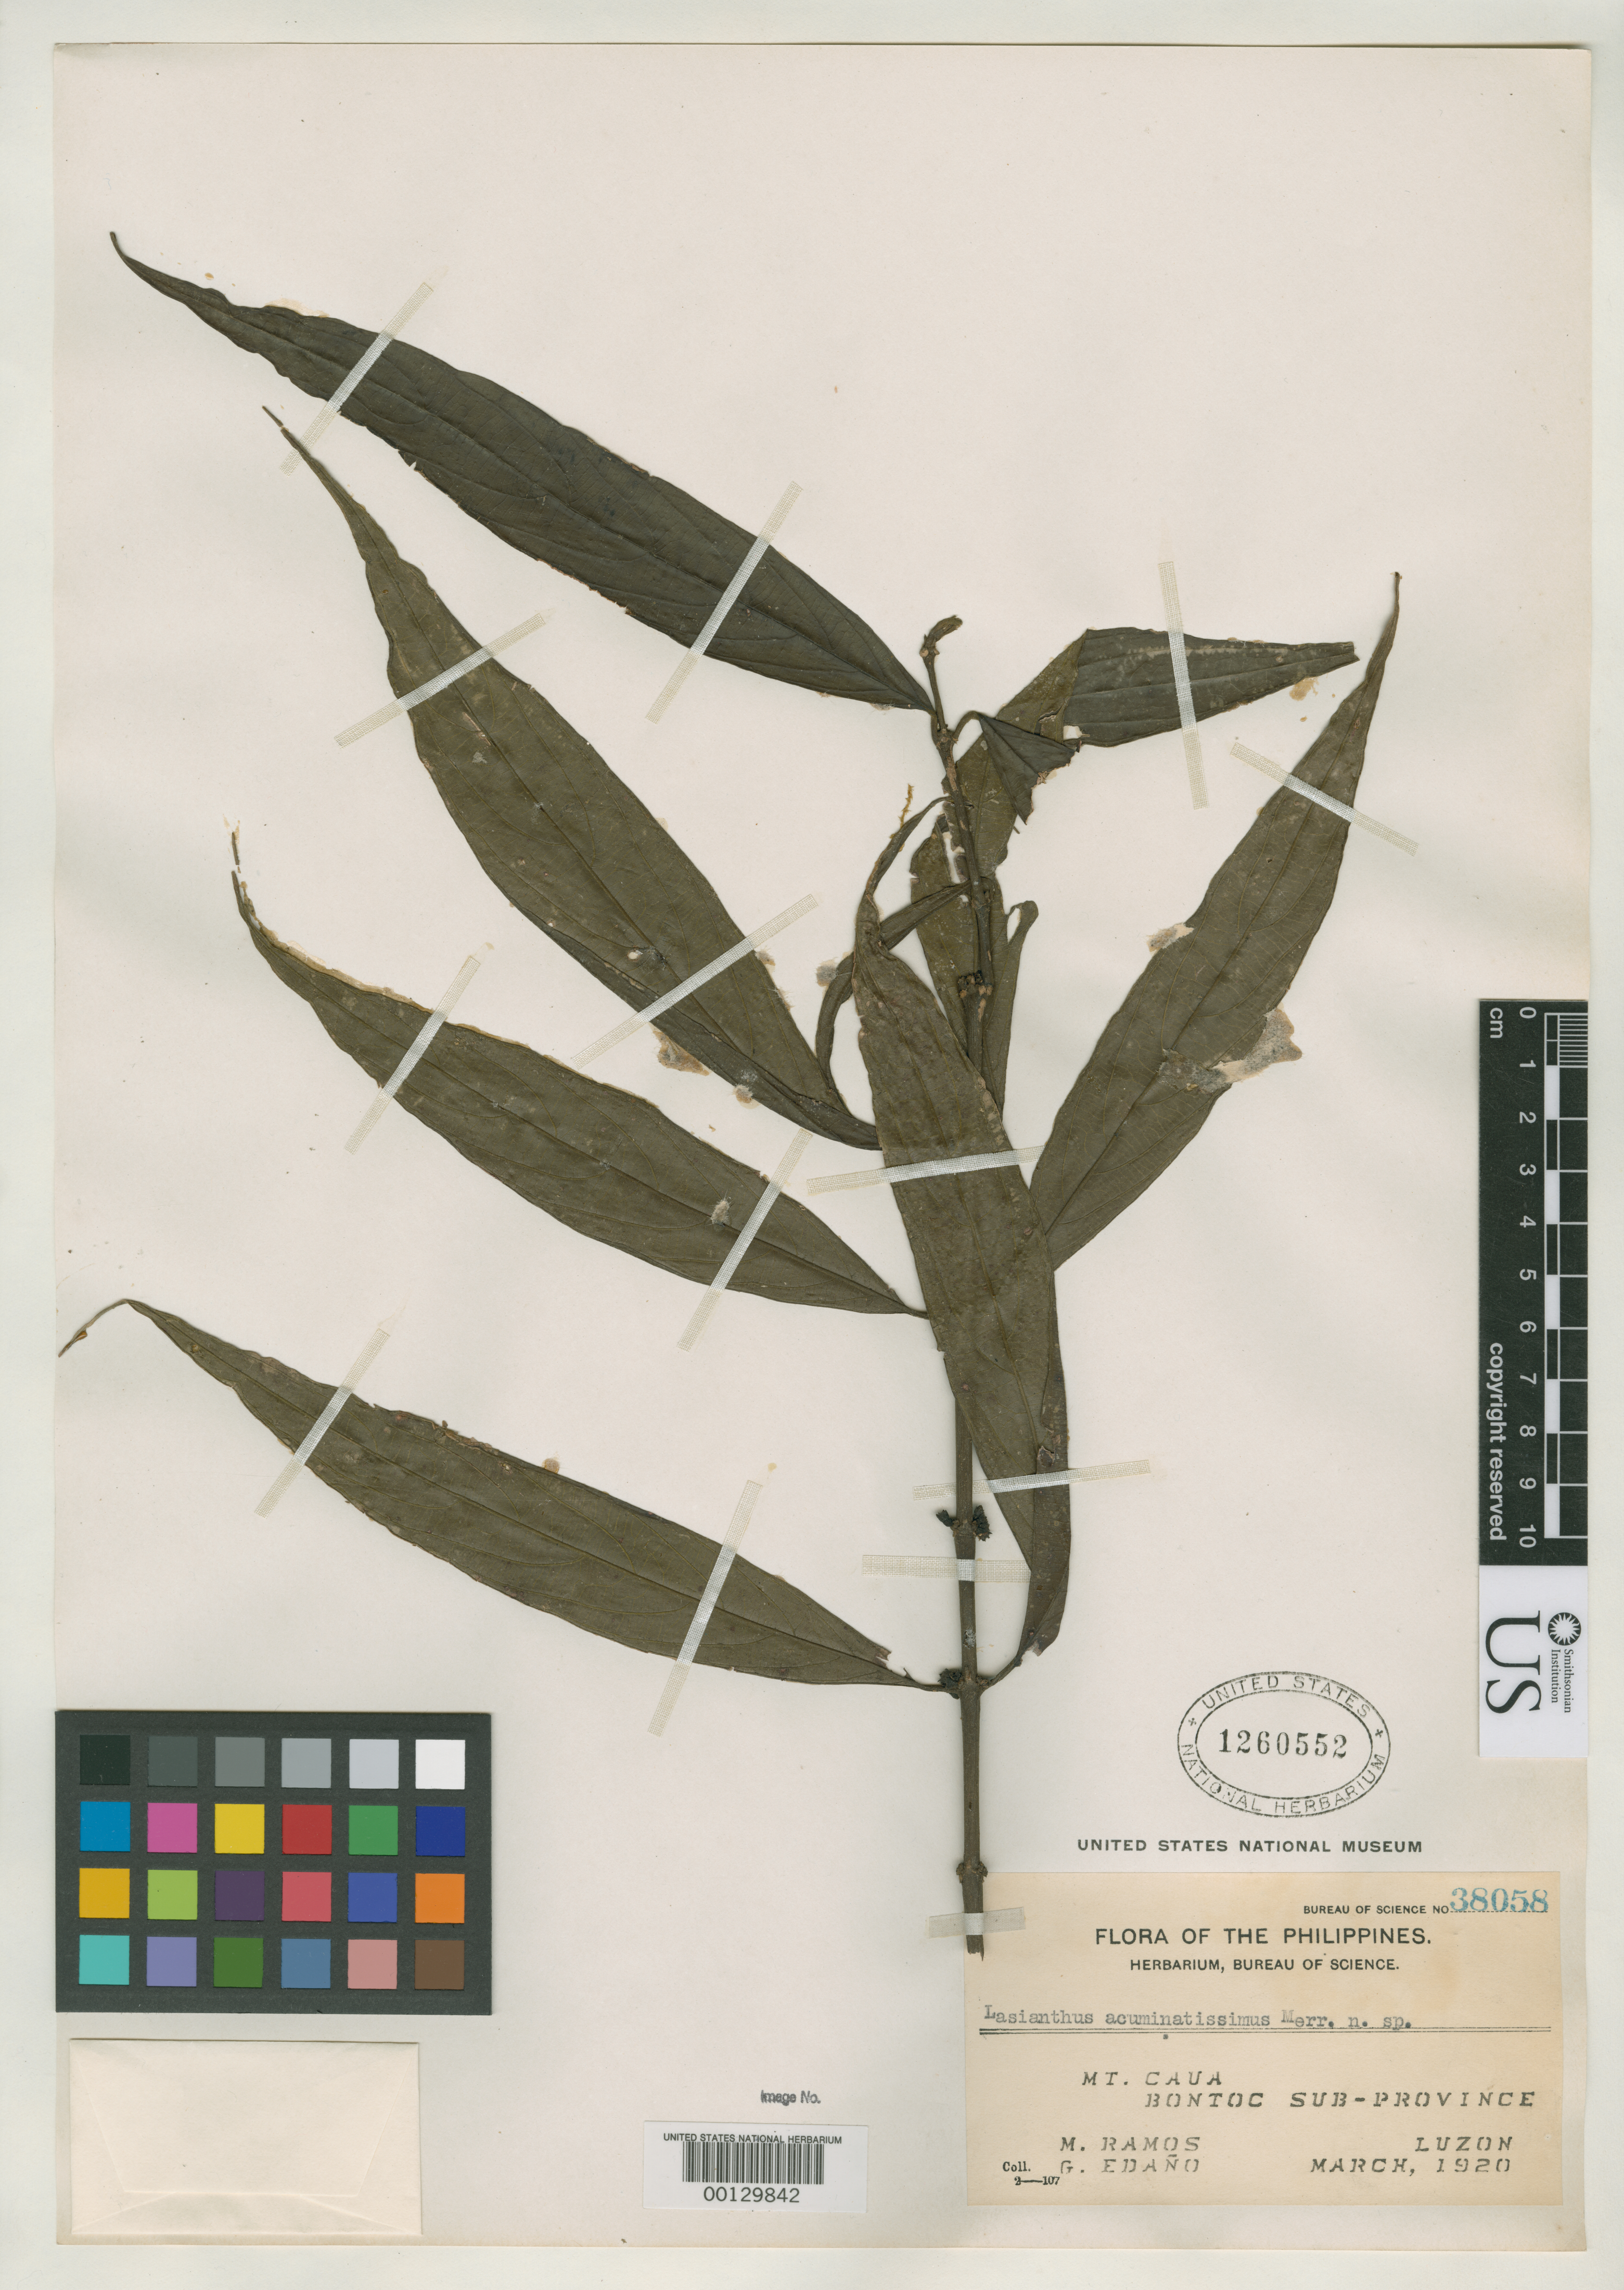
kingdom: Plantae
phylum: Tracheophyta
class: Magnoliopsida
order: Gentianales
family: Rubiaceae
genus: Lasianthus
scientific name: Lasianthus acuminatissimus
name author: Merr.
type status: Isotype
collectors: M. Ramos & G. E. Edaño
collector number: Bur. Sci. 38058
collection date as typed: Mar 1920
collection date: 1920-03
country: Philippines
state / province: Cordillera (Administrative Region)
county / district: Mountain province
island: Luzon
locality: Bontoc Subprov., Mt. Caua.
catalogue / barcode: US 1260552